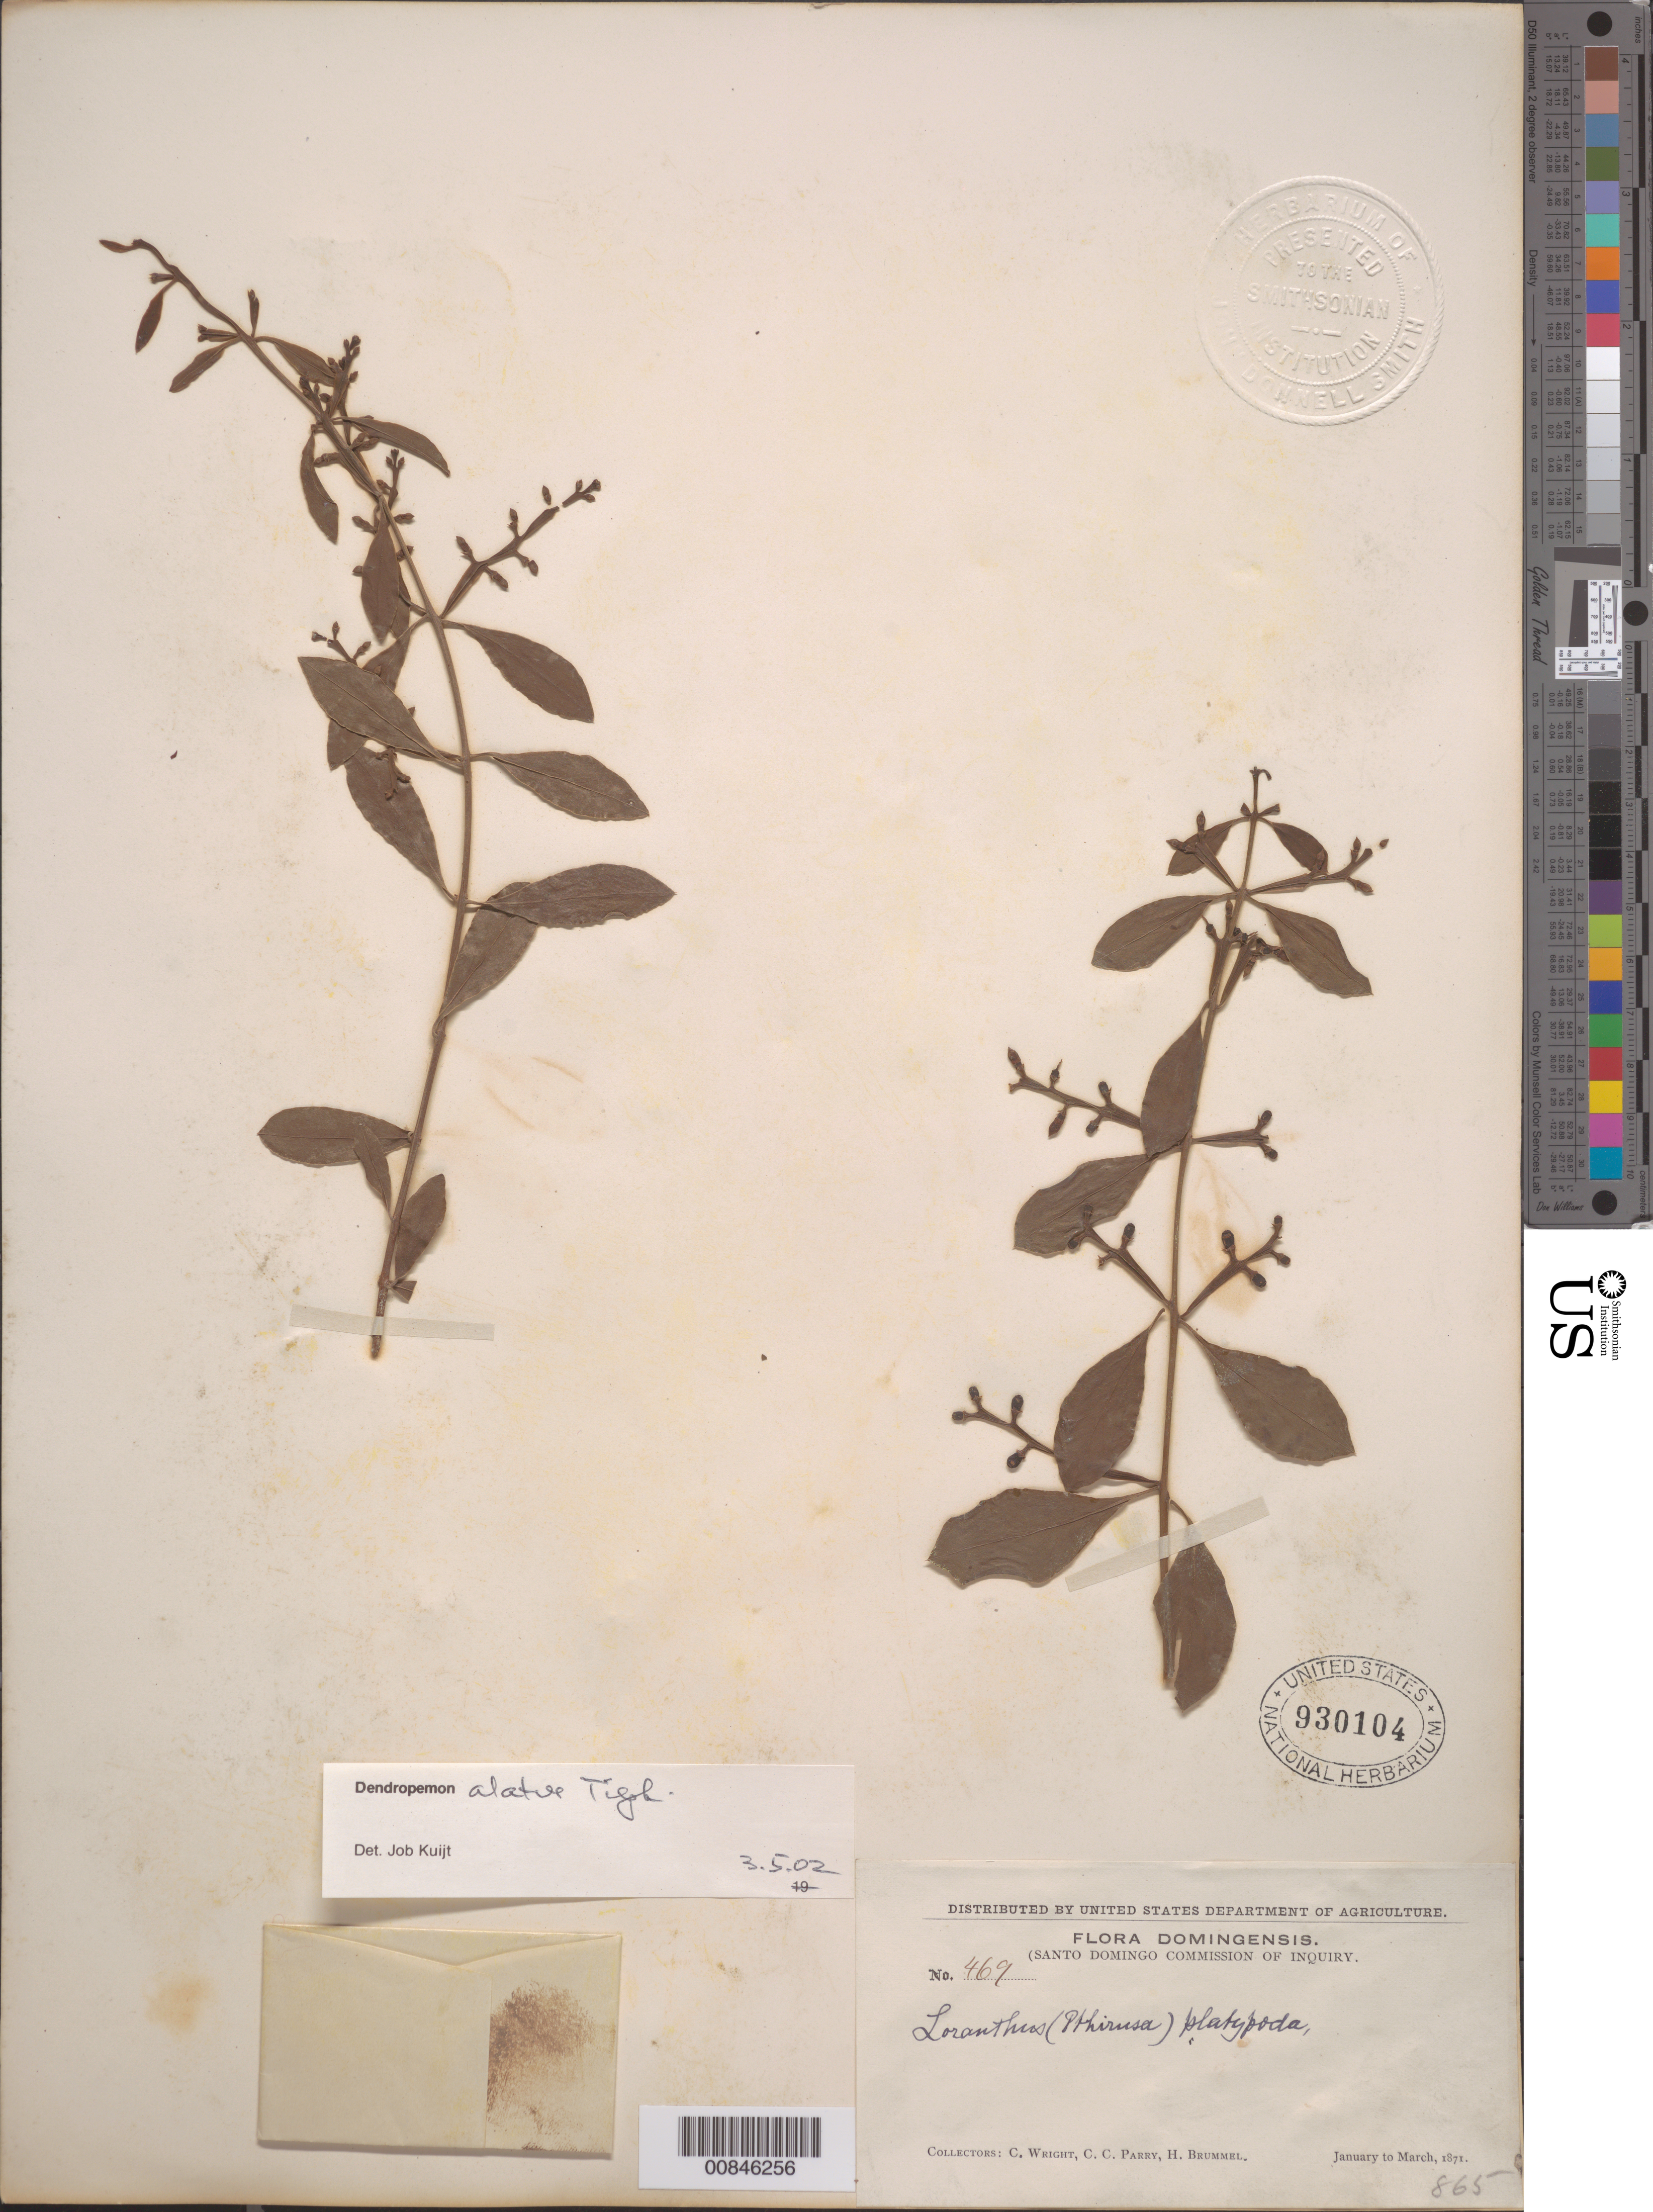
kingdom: Plantae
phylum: Tracheophyta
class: Magnoliopsida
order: Santalales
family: Loranthaceae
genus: Dendropemon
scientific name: Dendropemon alatus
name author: Tiegh.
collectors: C. Wright, C. C. Parry & H. Brummel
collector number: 469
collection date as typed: Jan 1871 to -- Mar 1871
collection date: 1871-01/1871-03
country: Dominican Republic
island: Hispaniola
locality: Dominican Republic.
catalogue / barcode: US 930104